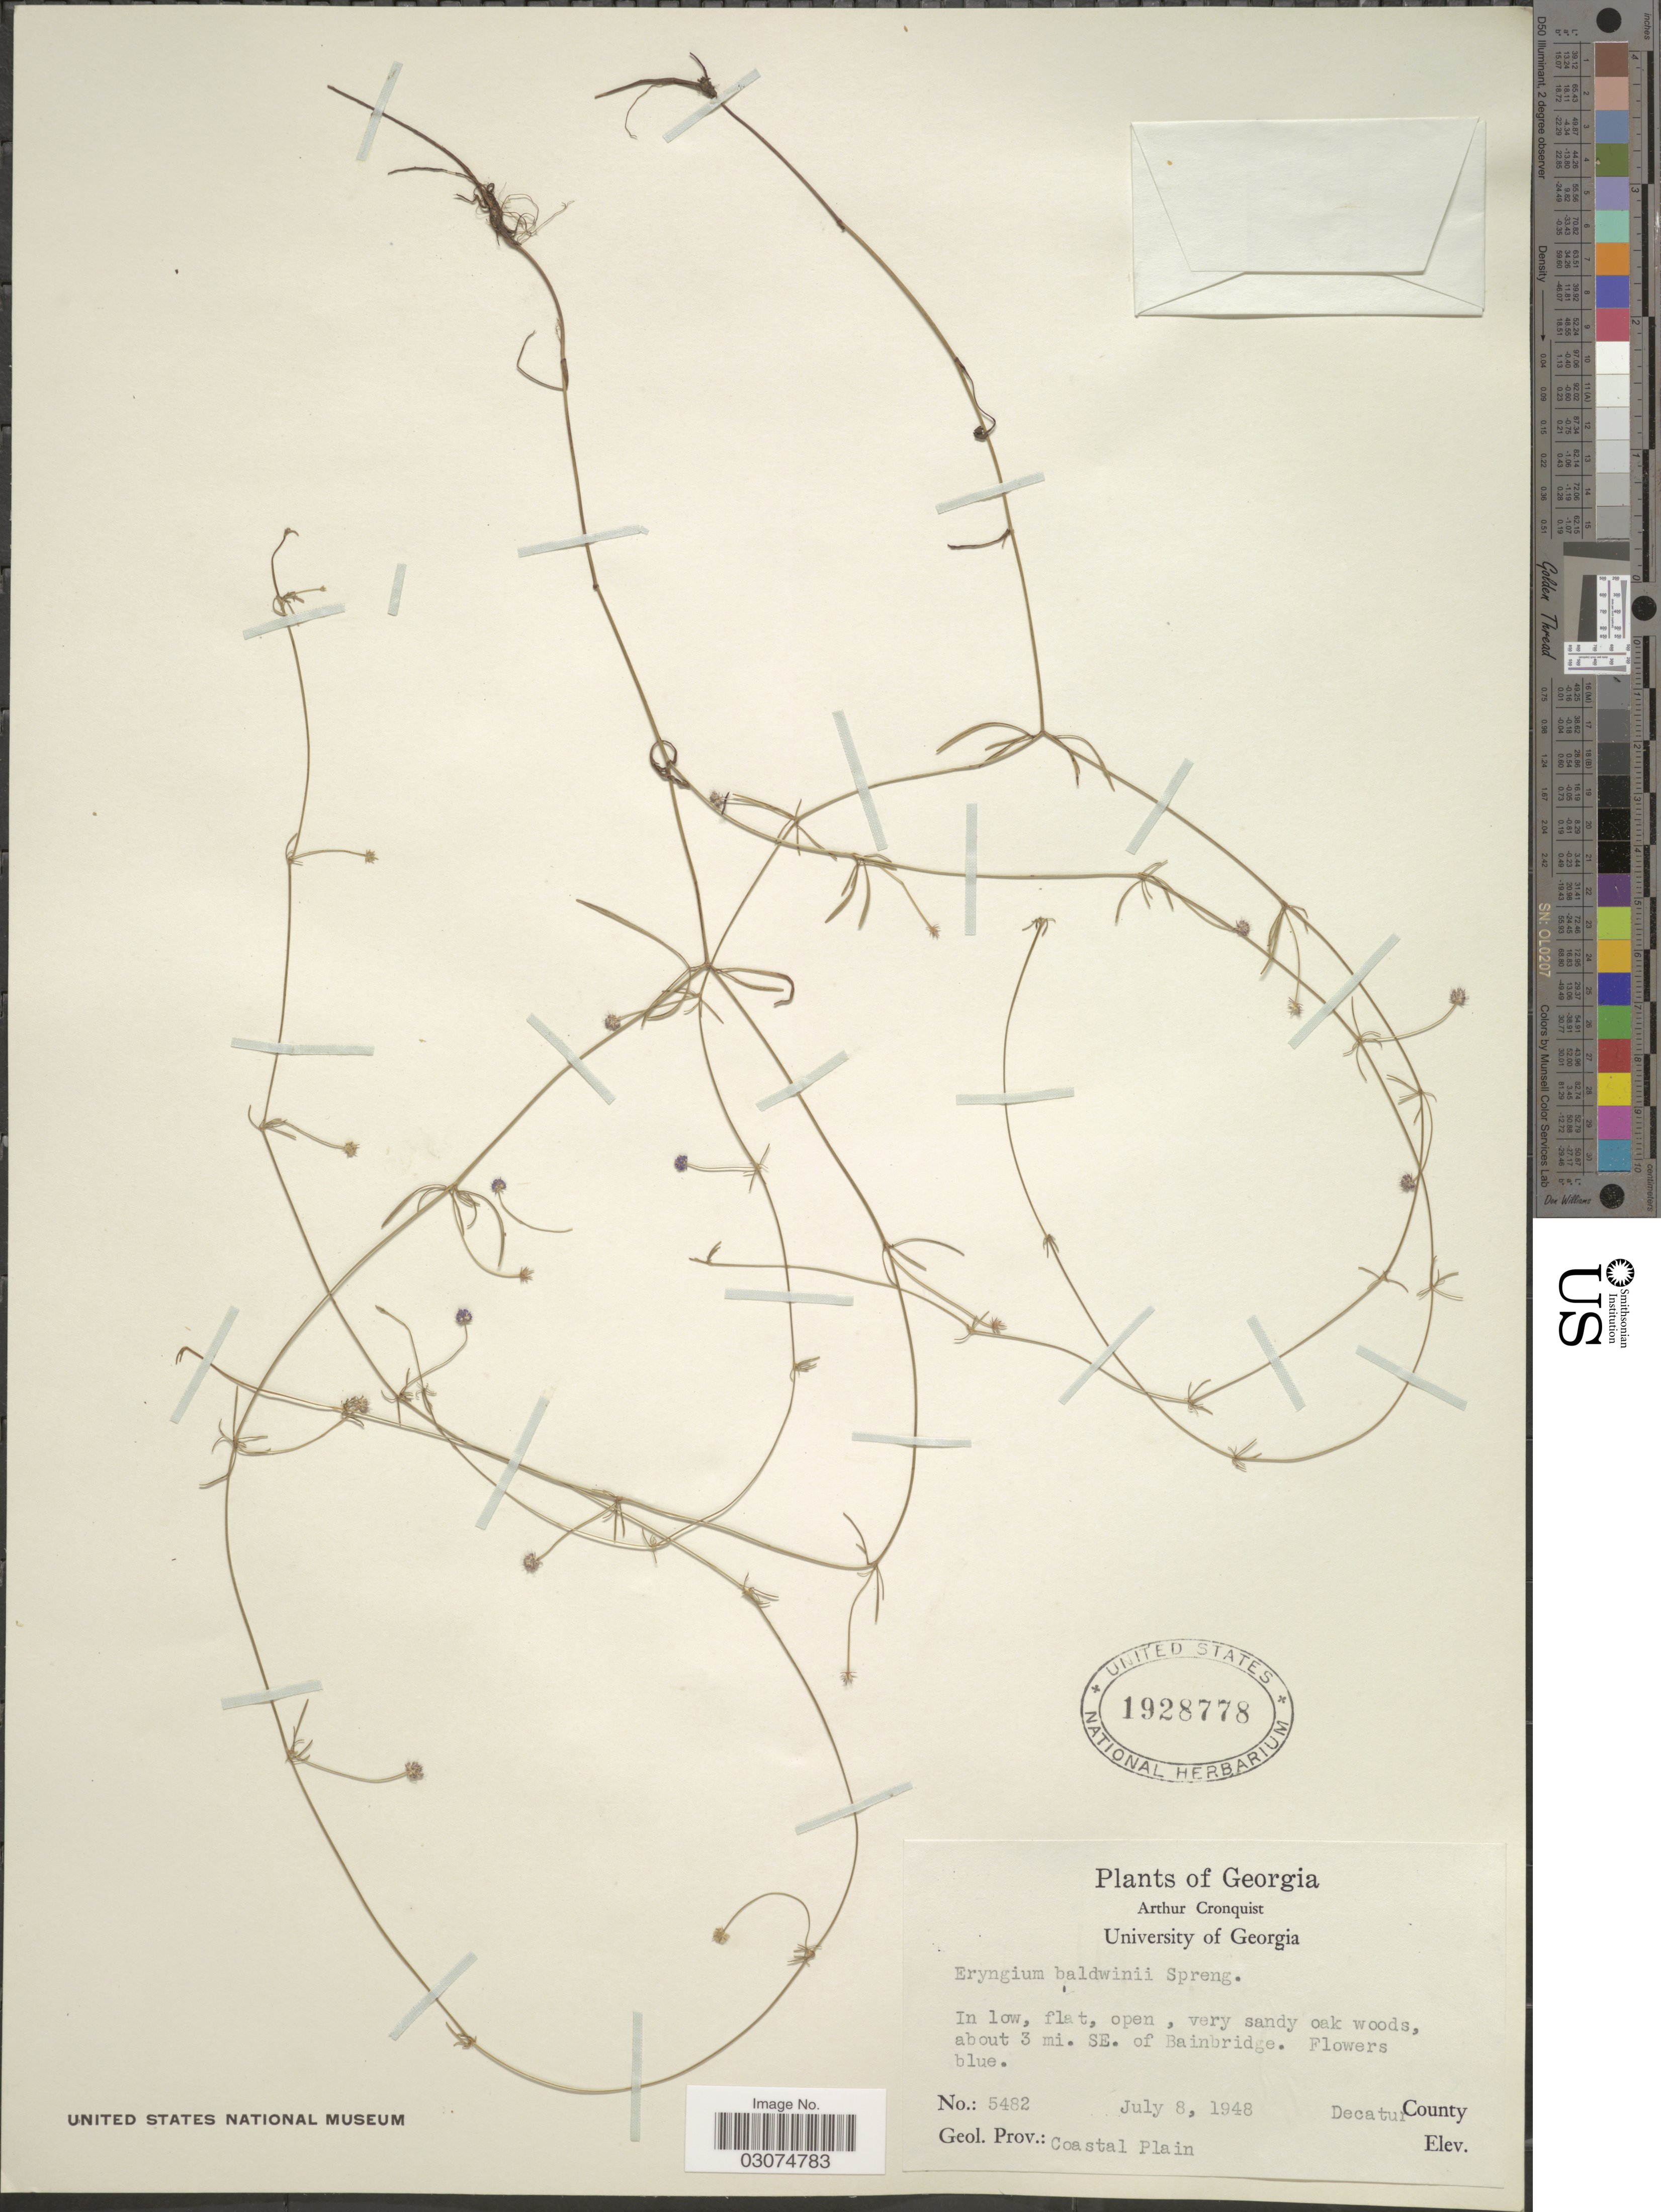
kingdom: Plantae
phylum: Tracheophyta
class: Magnoliopsida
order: Apiales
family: Apiaceae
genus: Eryngium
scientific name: Eryngium baldwinii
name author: Spreng.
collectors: A. J. Cronquist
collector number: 5482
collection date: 1948-07-08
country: United States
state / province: Georgia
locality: About 3 mi. SE. of Bainbridge. Geol. Prov.: Coastal Plain. Decatur County.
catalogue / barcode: US 1928778